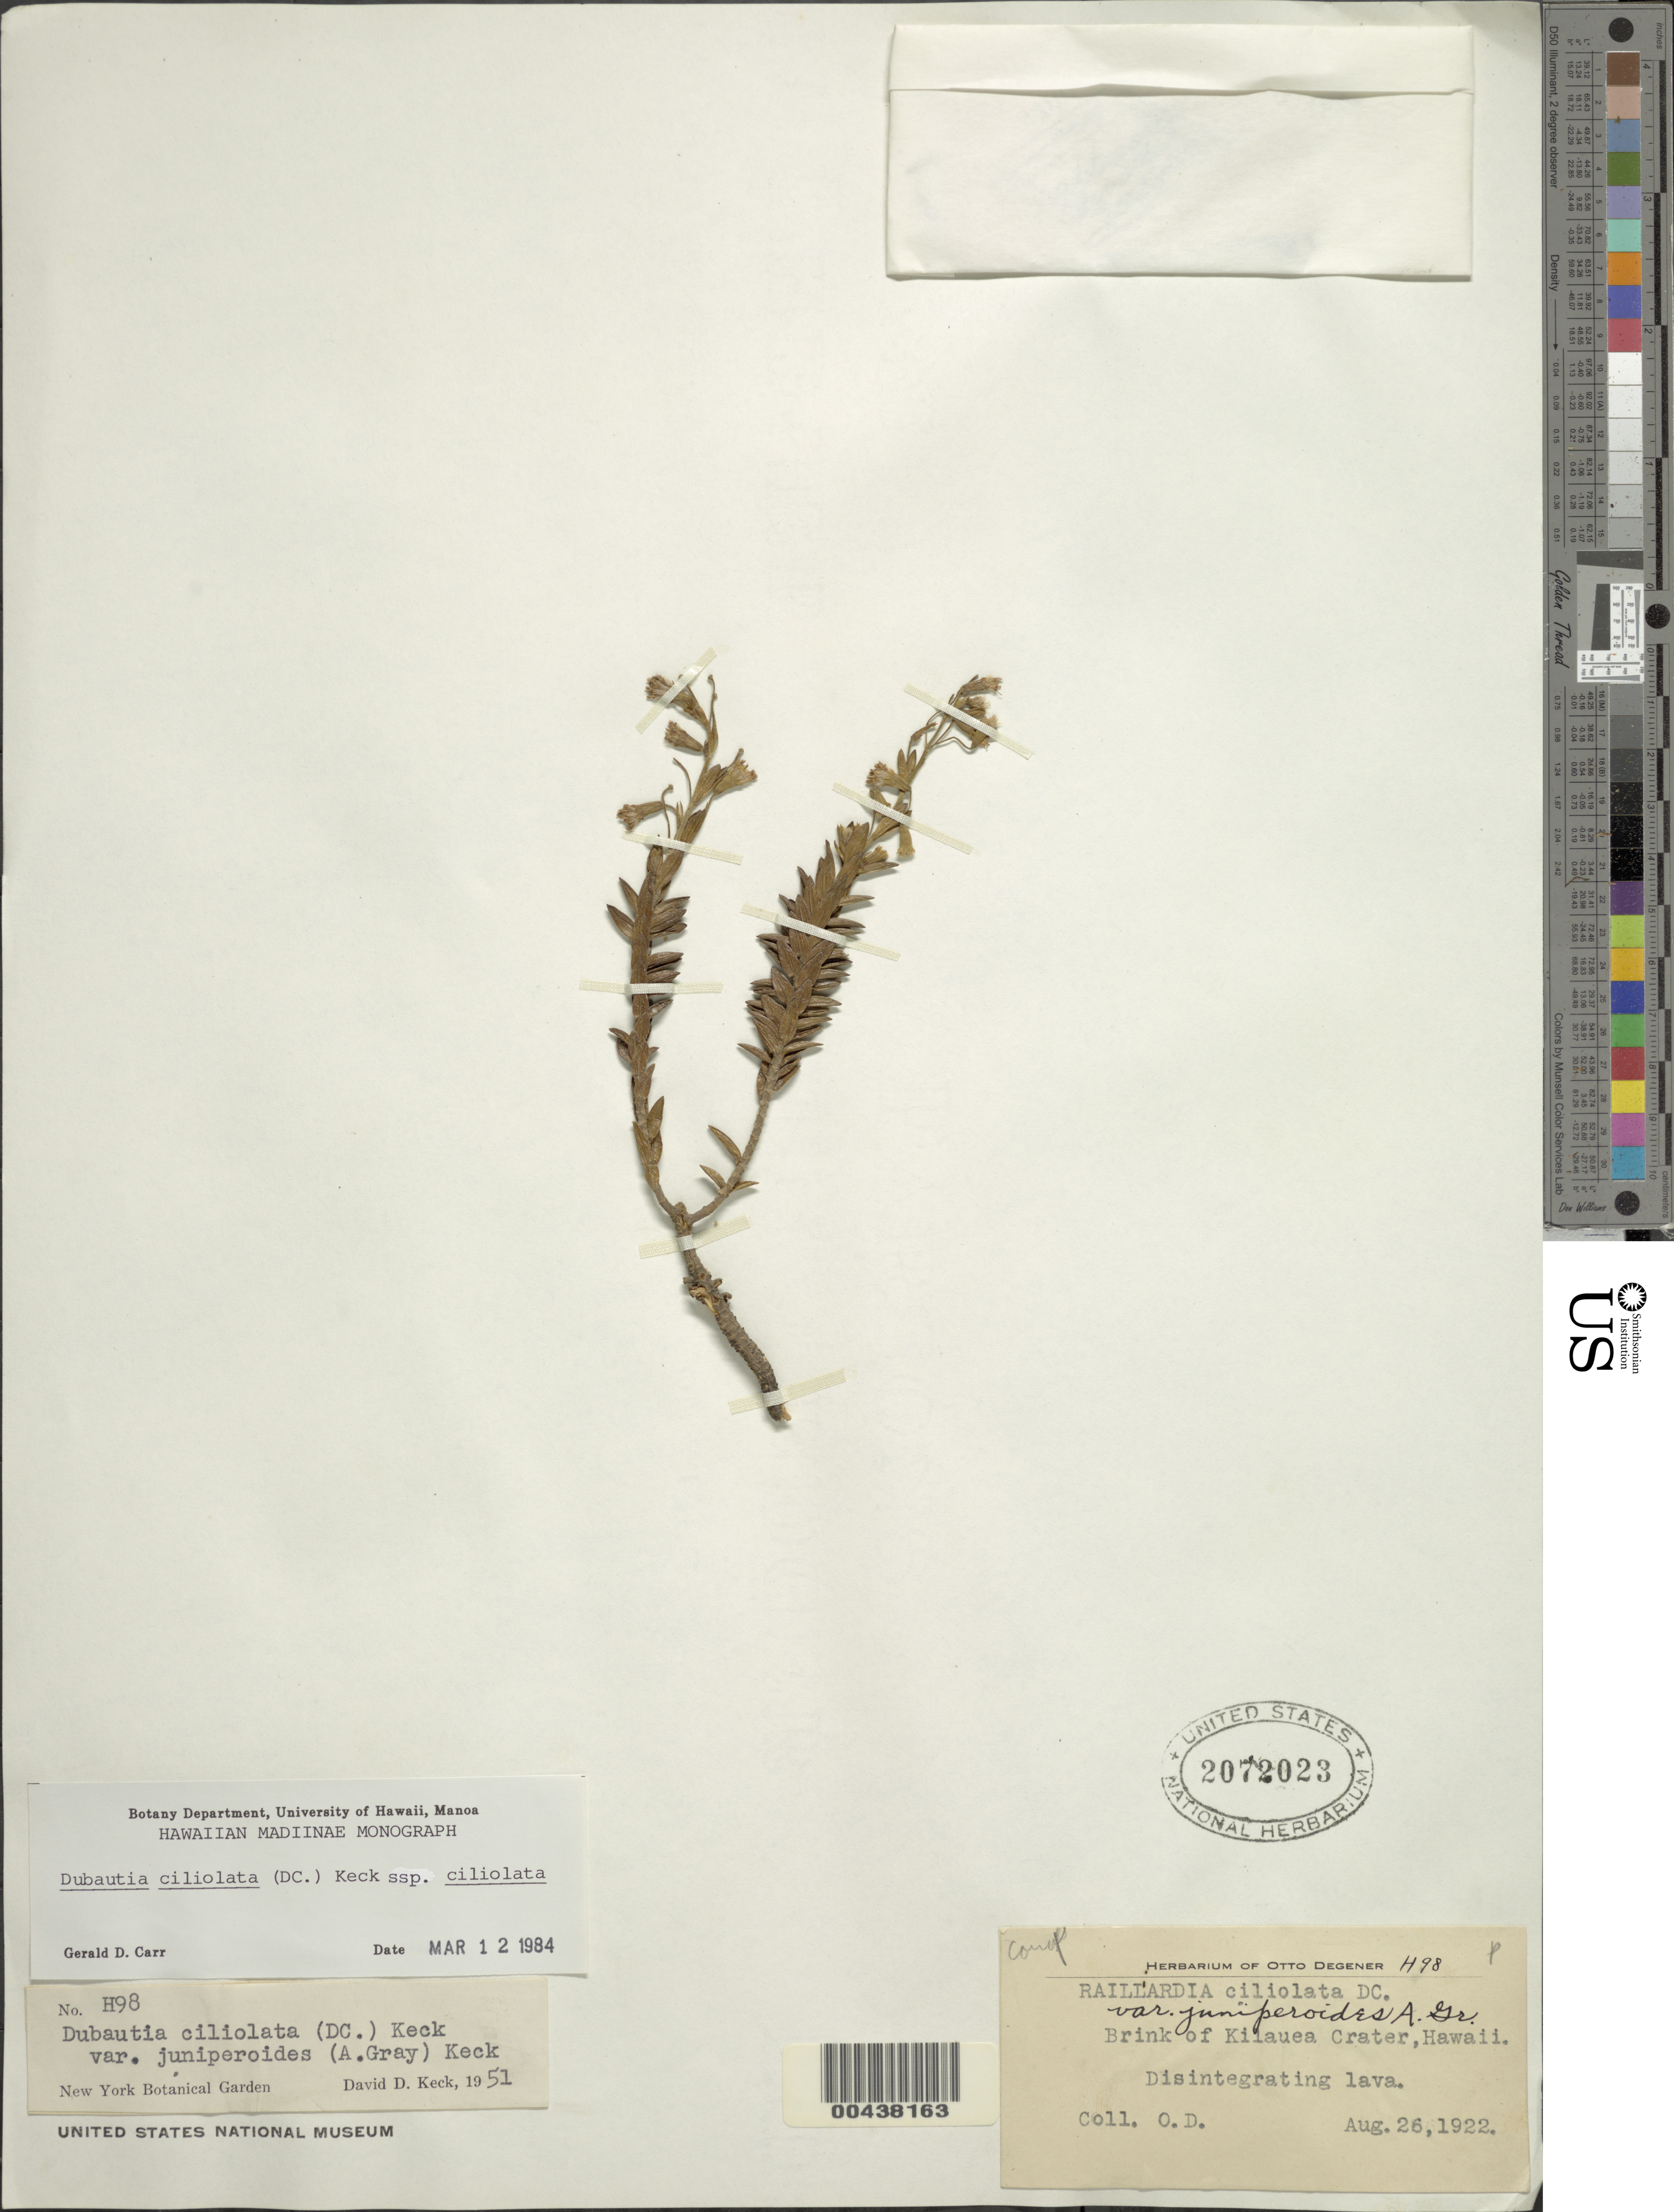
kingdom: Plantae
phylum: Tracheophyta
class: Magnoliopsida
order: Asterales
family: Asteraceae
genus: Dubautia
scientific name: Dubautia ciliolata subsp. ciliolata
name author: (DC.) D.D. Keck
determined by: Carr, G. D.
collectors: O. Degener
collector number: H98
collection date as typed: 26 Aug 1922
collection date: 1922-08-26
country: United States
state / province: Hawaii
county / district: Hawaii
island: Hawaii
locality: Brink of Kilauea Crater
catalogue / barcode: US 2072023